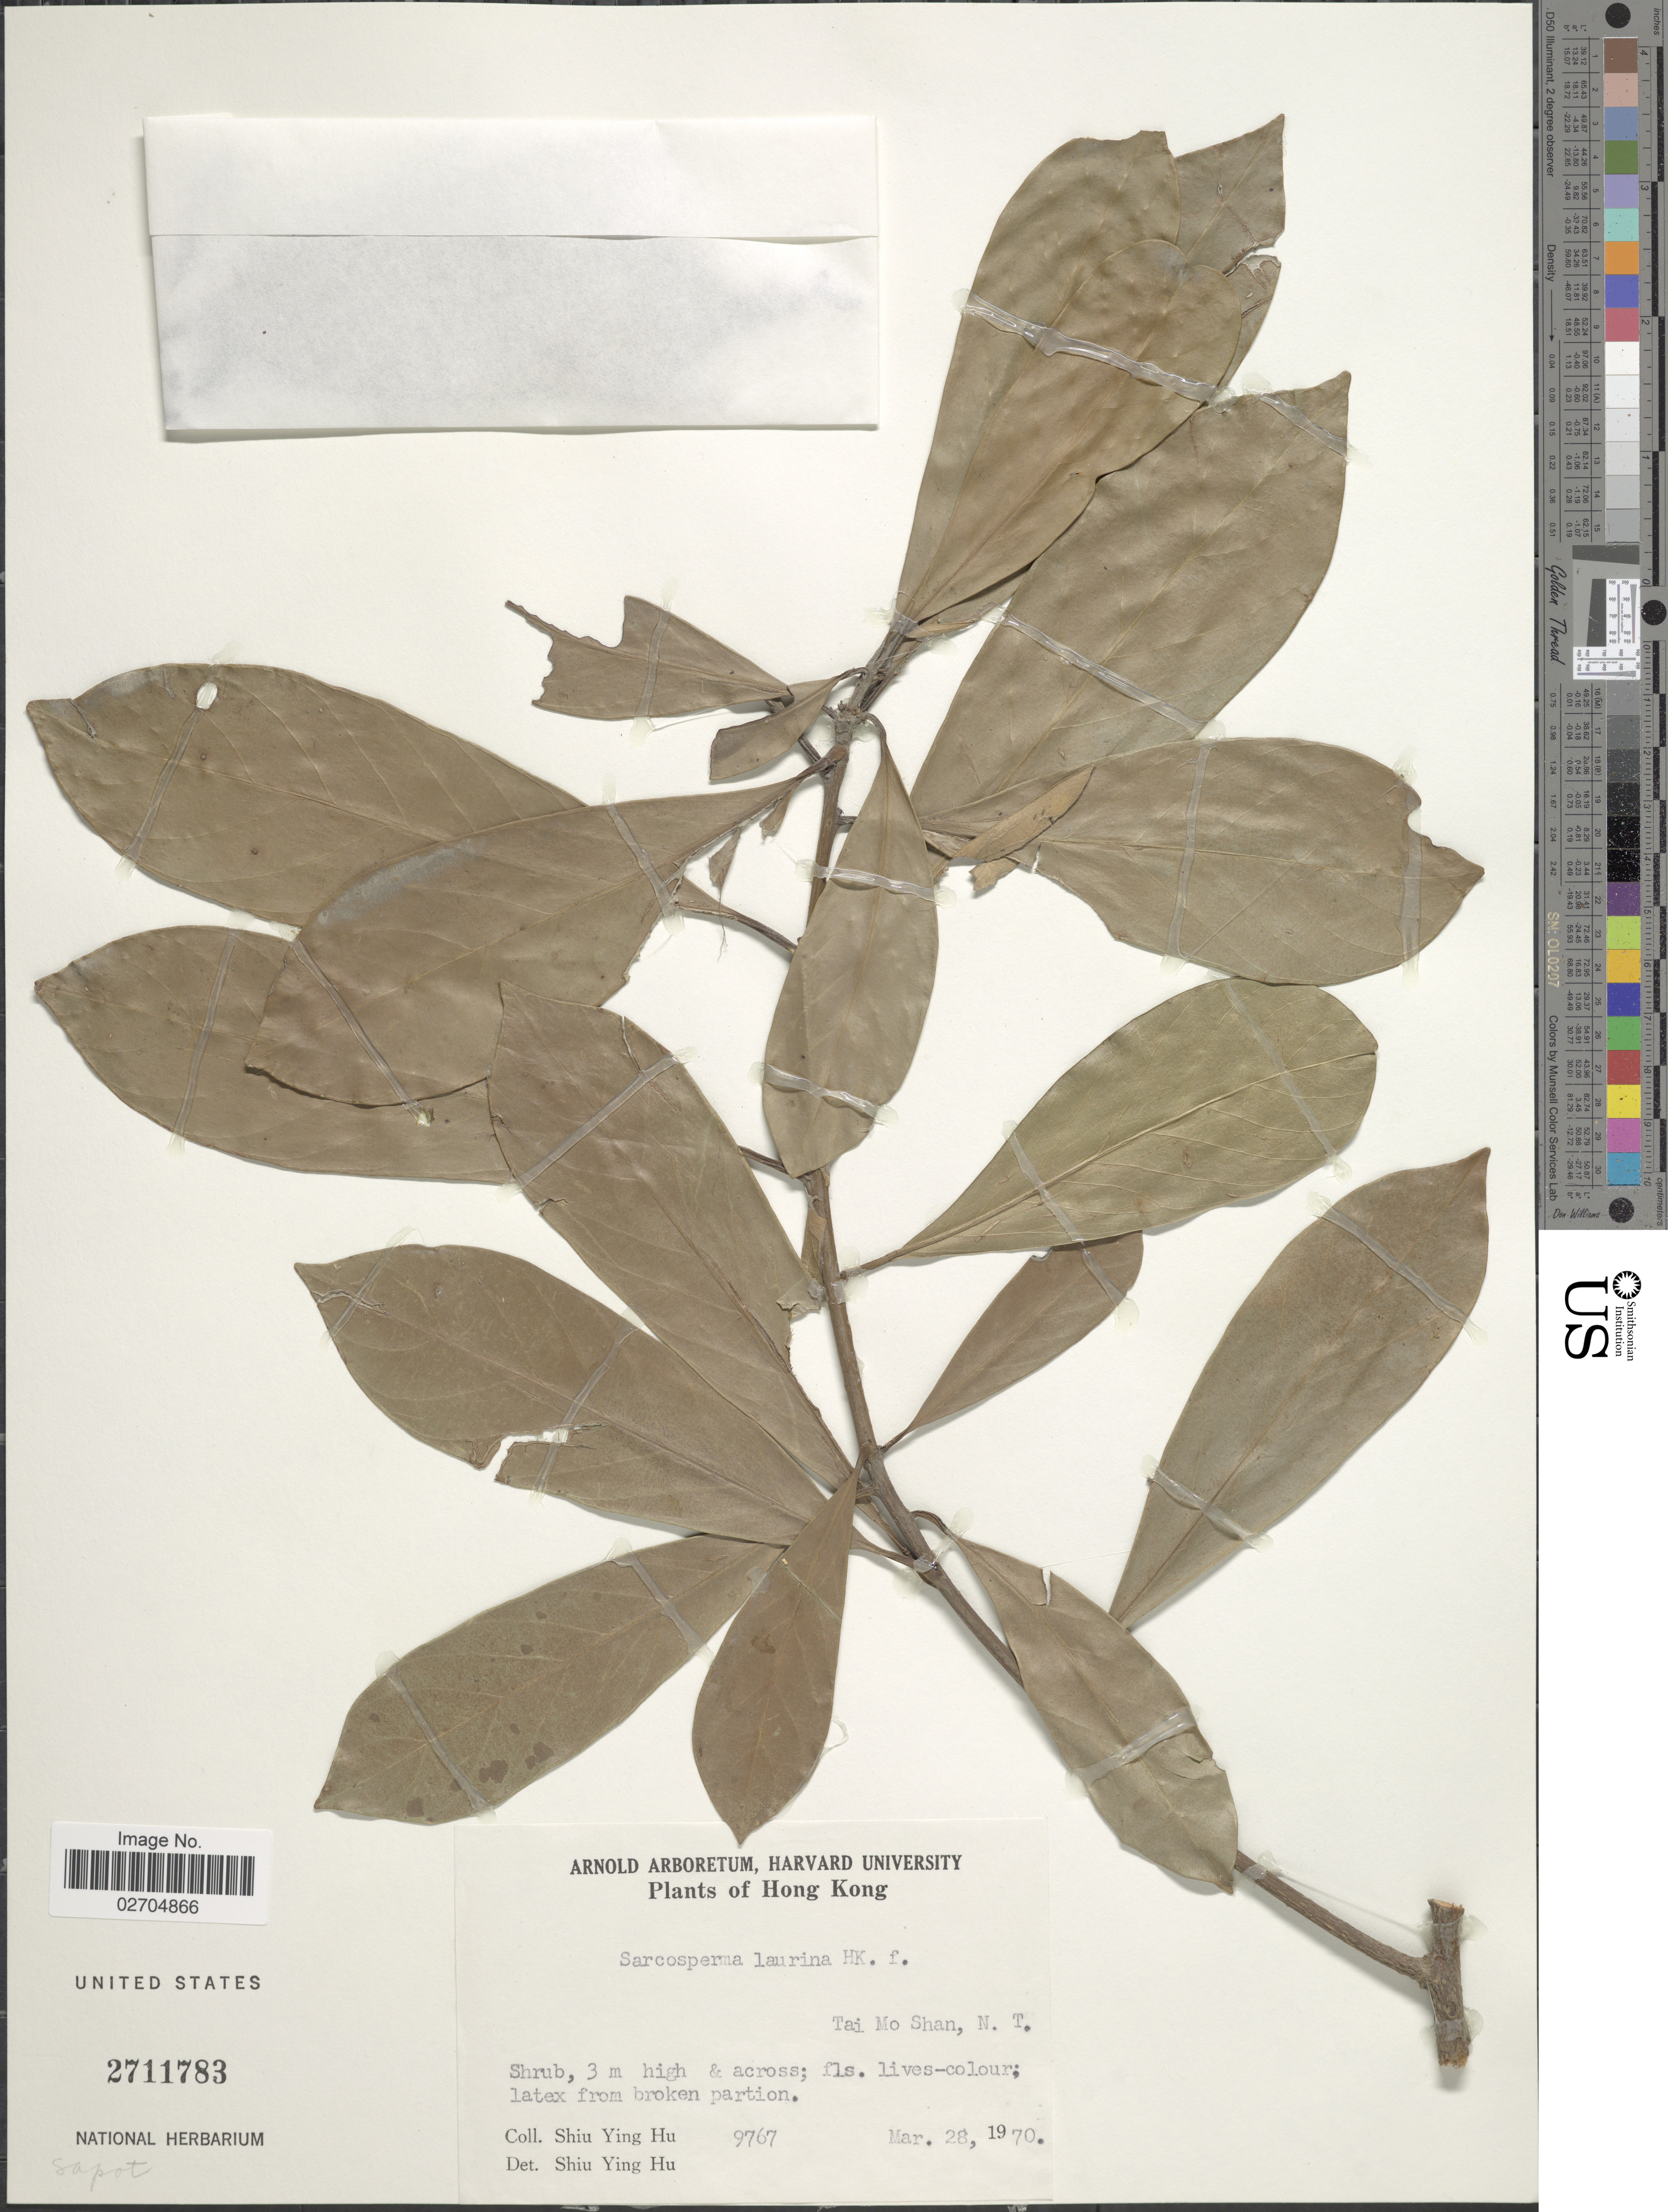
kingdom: Plantae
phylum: Tracheophyta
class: Magnoliopsida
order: Ericales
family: Sapotaceae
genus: Sarcosperma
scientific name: Sarcosperma laurinum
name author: (Benth.) Hook. f.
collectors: S. Y. Hu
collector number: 9767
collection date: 1970-03-28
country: China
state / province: Hong Kong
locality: Ta Mo Shan, N.T.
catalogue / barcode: US 2711783